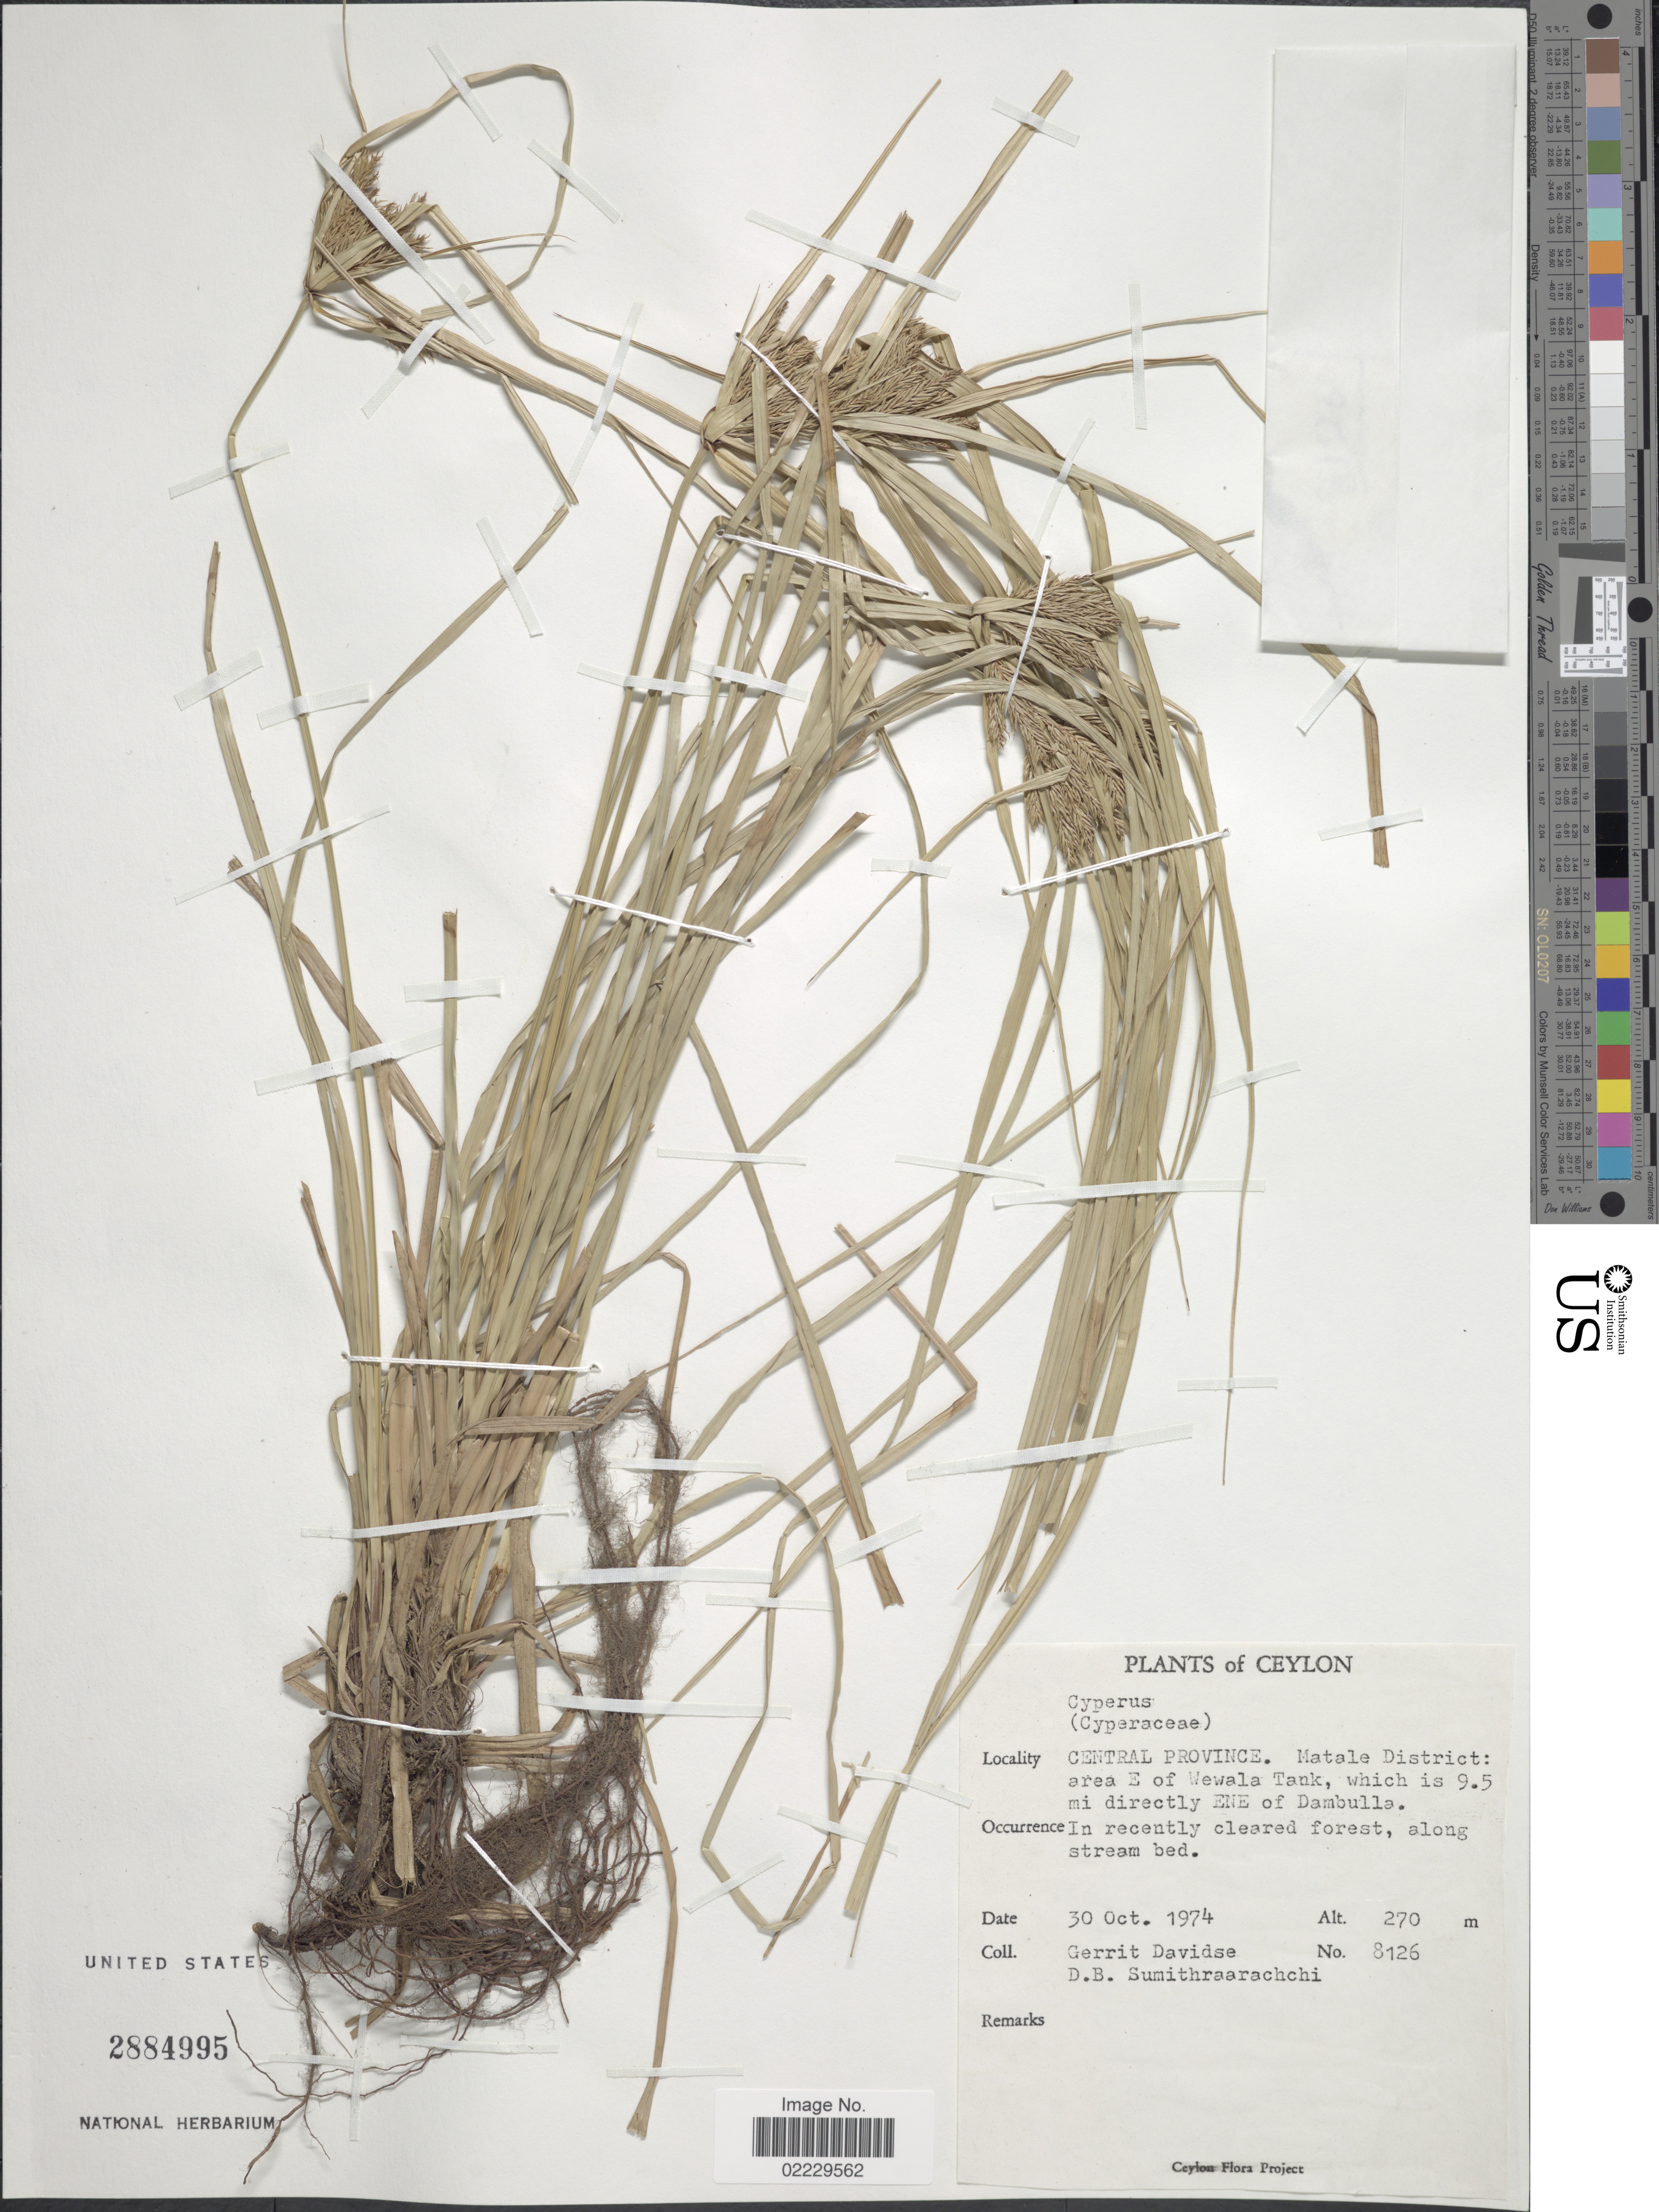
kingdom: Plantae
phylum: Tracheophyta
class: Liliopsida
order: Poales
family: Cyperaceae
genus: Cyperus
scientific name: Cyperus cyperoides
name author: (L.) Kuntze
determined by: Strong, Mark T., (BOT), Smithsonian Institution - National Museum of Natural History (UNITED STATES)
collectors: G. Davidse & D. B. Sumithraarachchi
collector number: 8126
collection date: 1974-10-30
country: Sri Lanka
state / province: Central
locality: Ceylon, Matale District: area E of Wewala Tank, which is 9.5 mi directly ENE of Dambulla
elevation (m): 270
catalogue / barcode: US 2884995